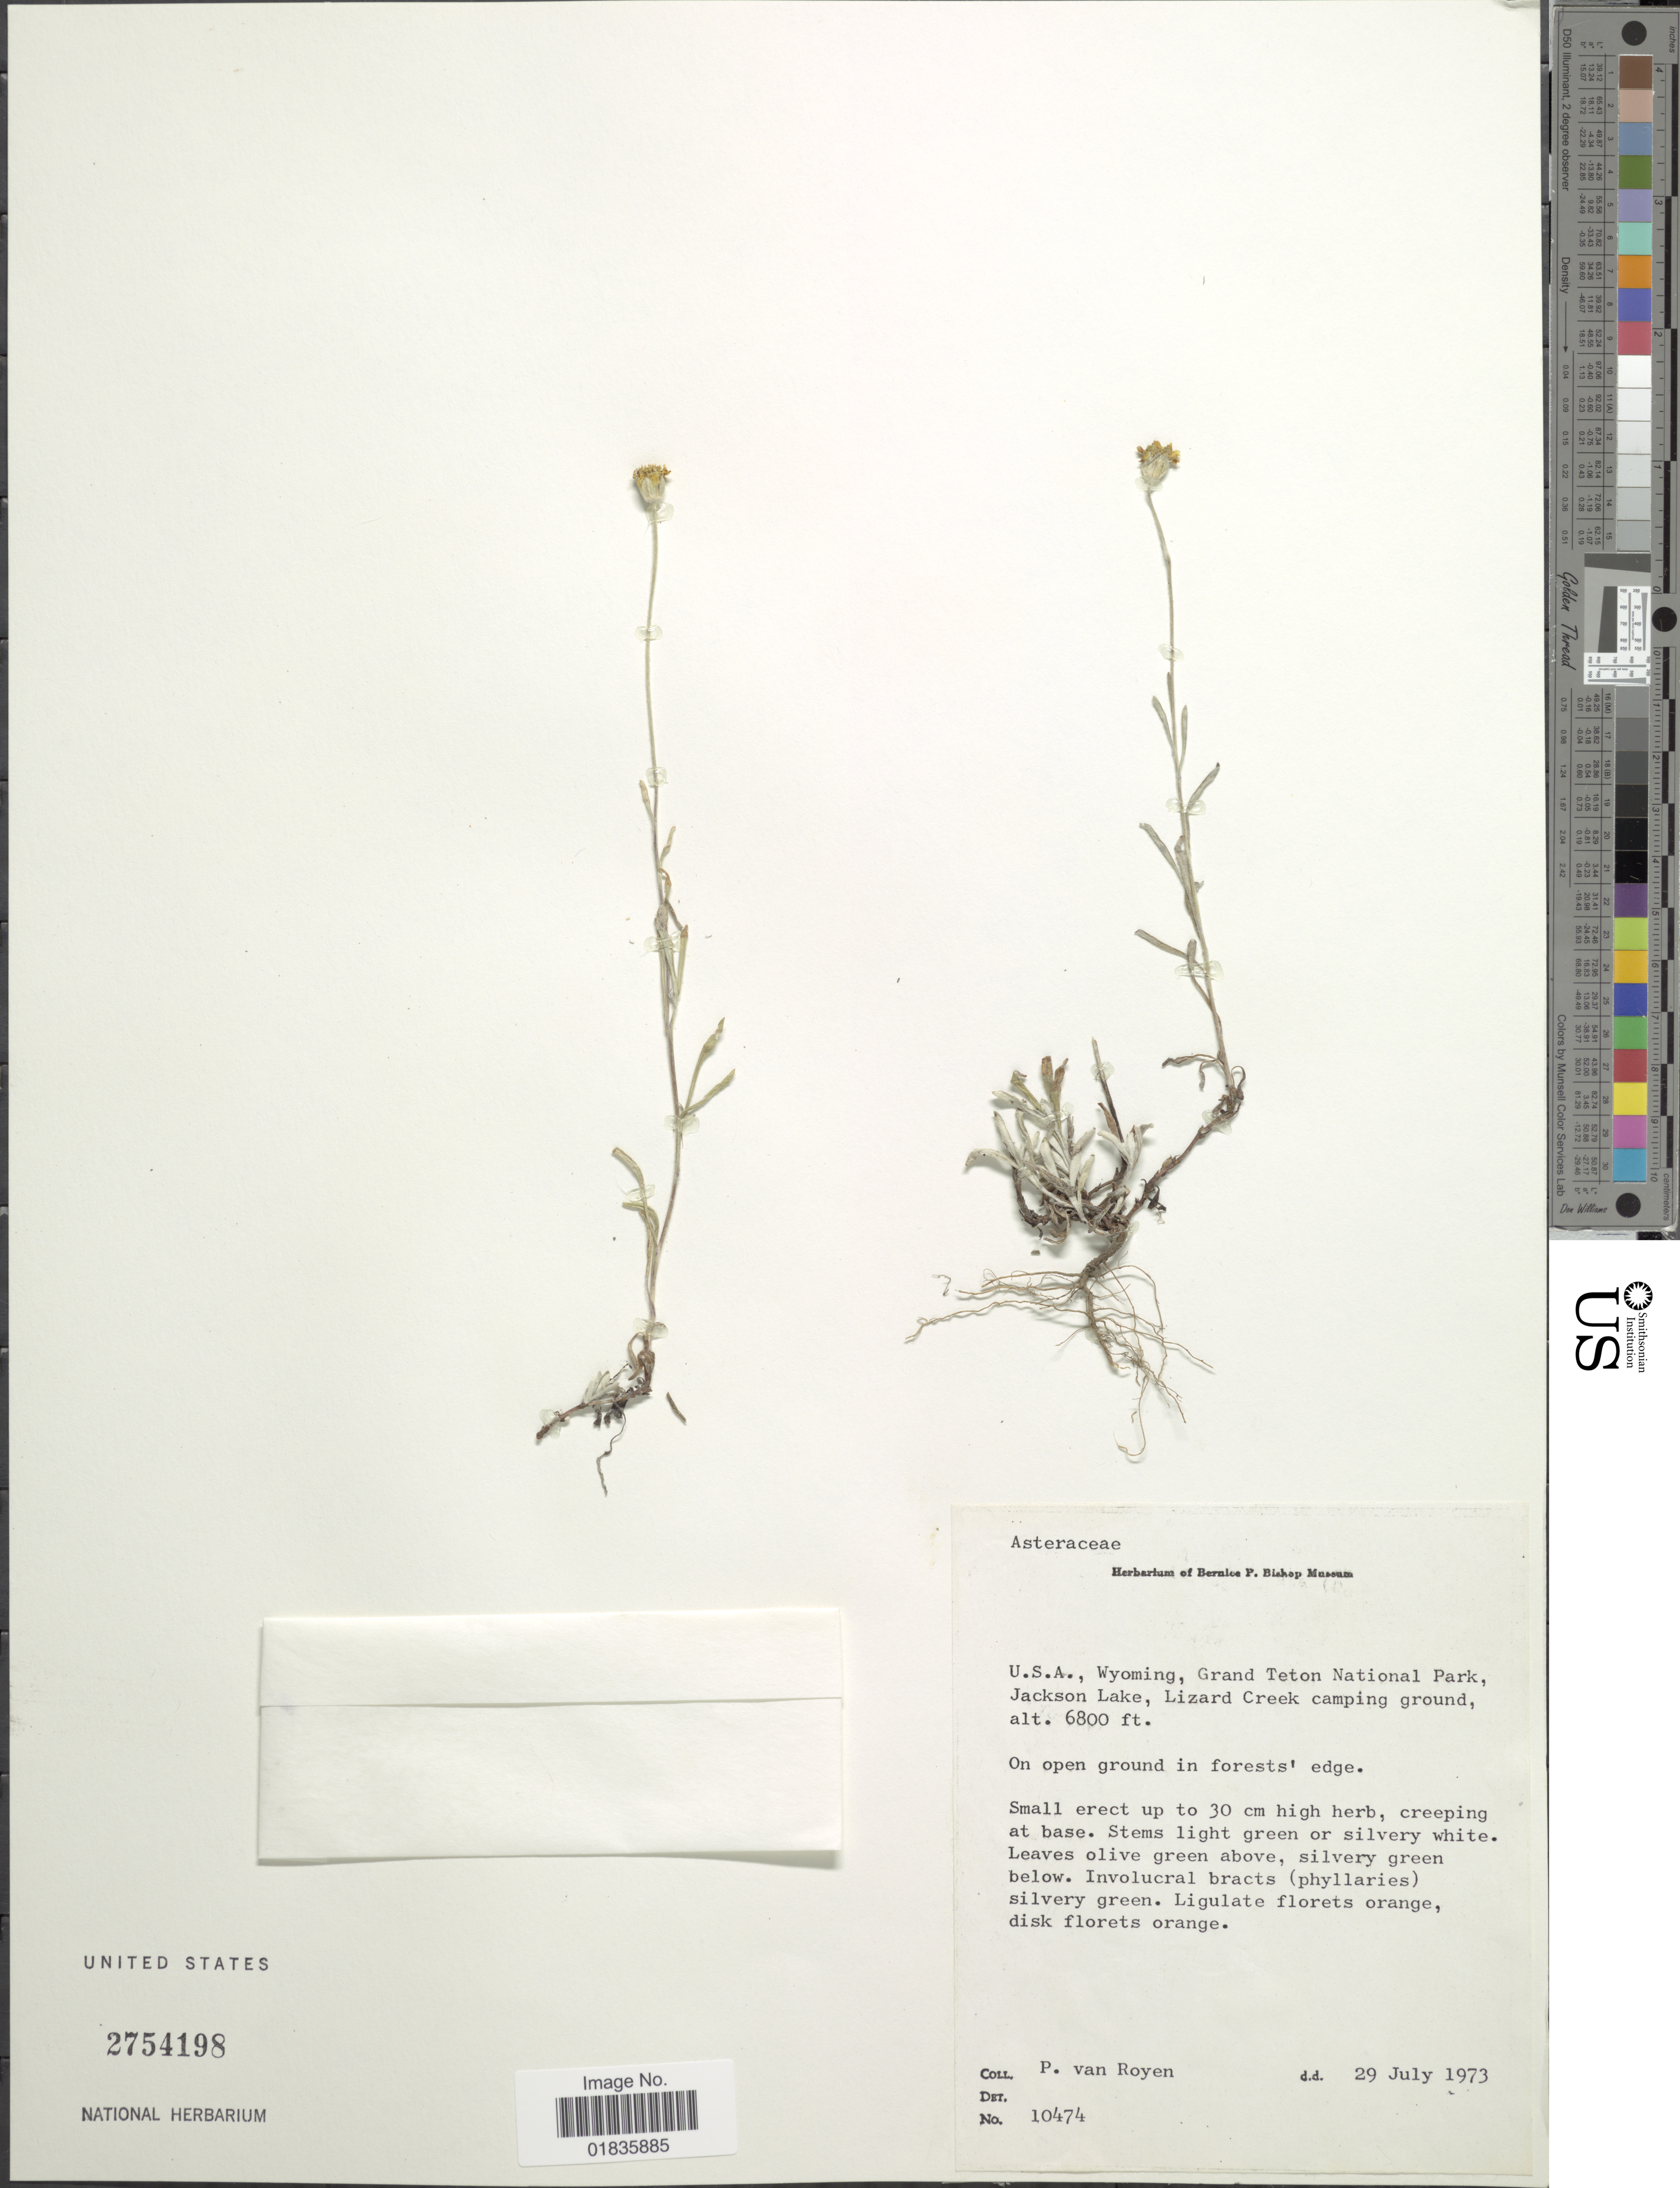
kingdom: Plantae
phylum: Tracheophyta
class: Magnoliopsida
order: Asterales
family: Asteraceae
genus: Senecio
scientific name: Senecio sp.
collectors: P. van Royen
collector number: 10474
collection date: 1973-07-29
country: United States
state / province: Wyoming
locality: Grand Teton National Park, Jackson Lake, Lizard Creek camping ground, on open ground in forest's edge.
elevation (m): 2073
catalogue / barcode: US 2754198